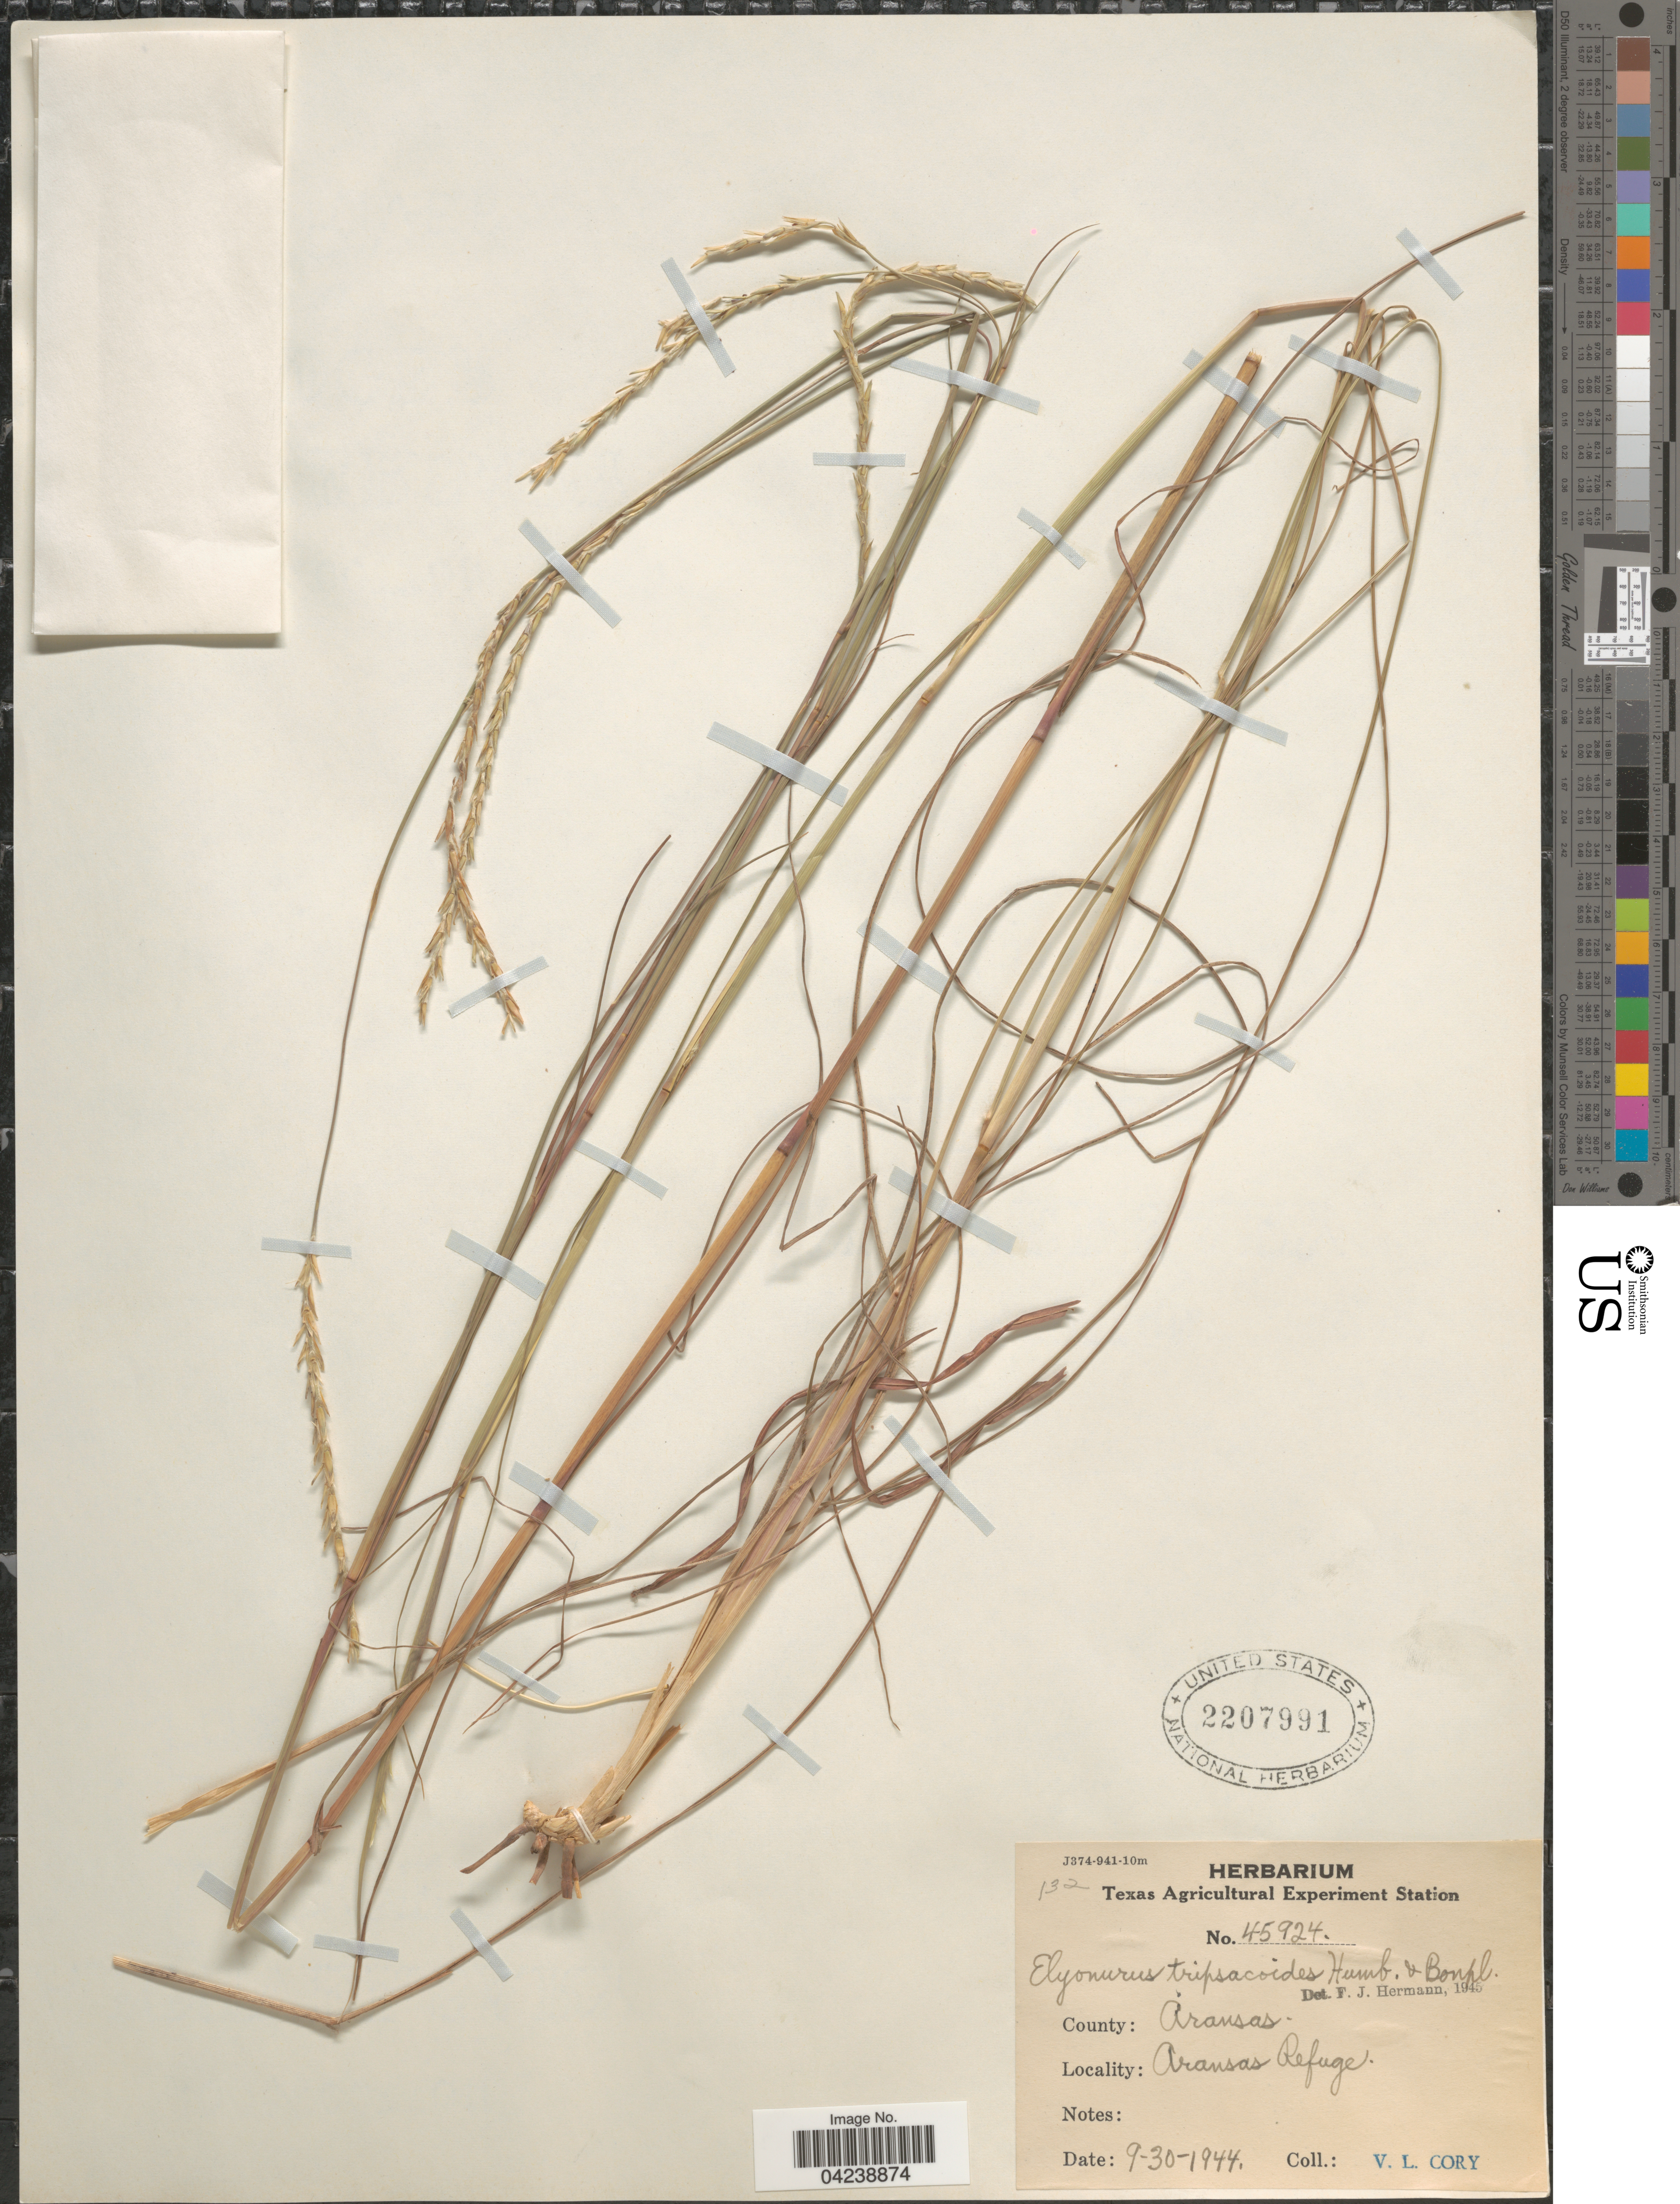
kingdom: Plantae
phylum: Tracheophyta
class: Liliopsida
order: Poales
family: Poaceae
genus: Elionurus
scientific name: Elionurus tripsacoides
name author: Humb. & Bonpl. ex Willd.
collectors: V. Cory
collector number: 45924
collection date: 1944-09-30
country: United States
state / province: Texas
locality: County: Aransas. Aransas Refuge.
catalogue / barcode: US 2207991